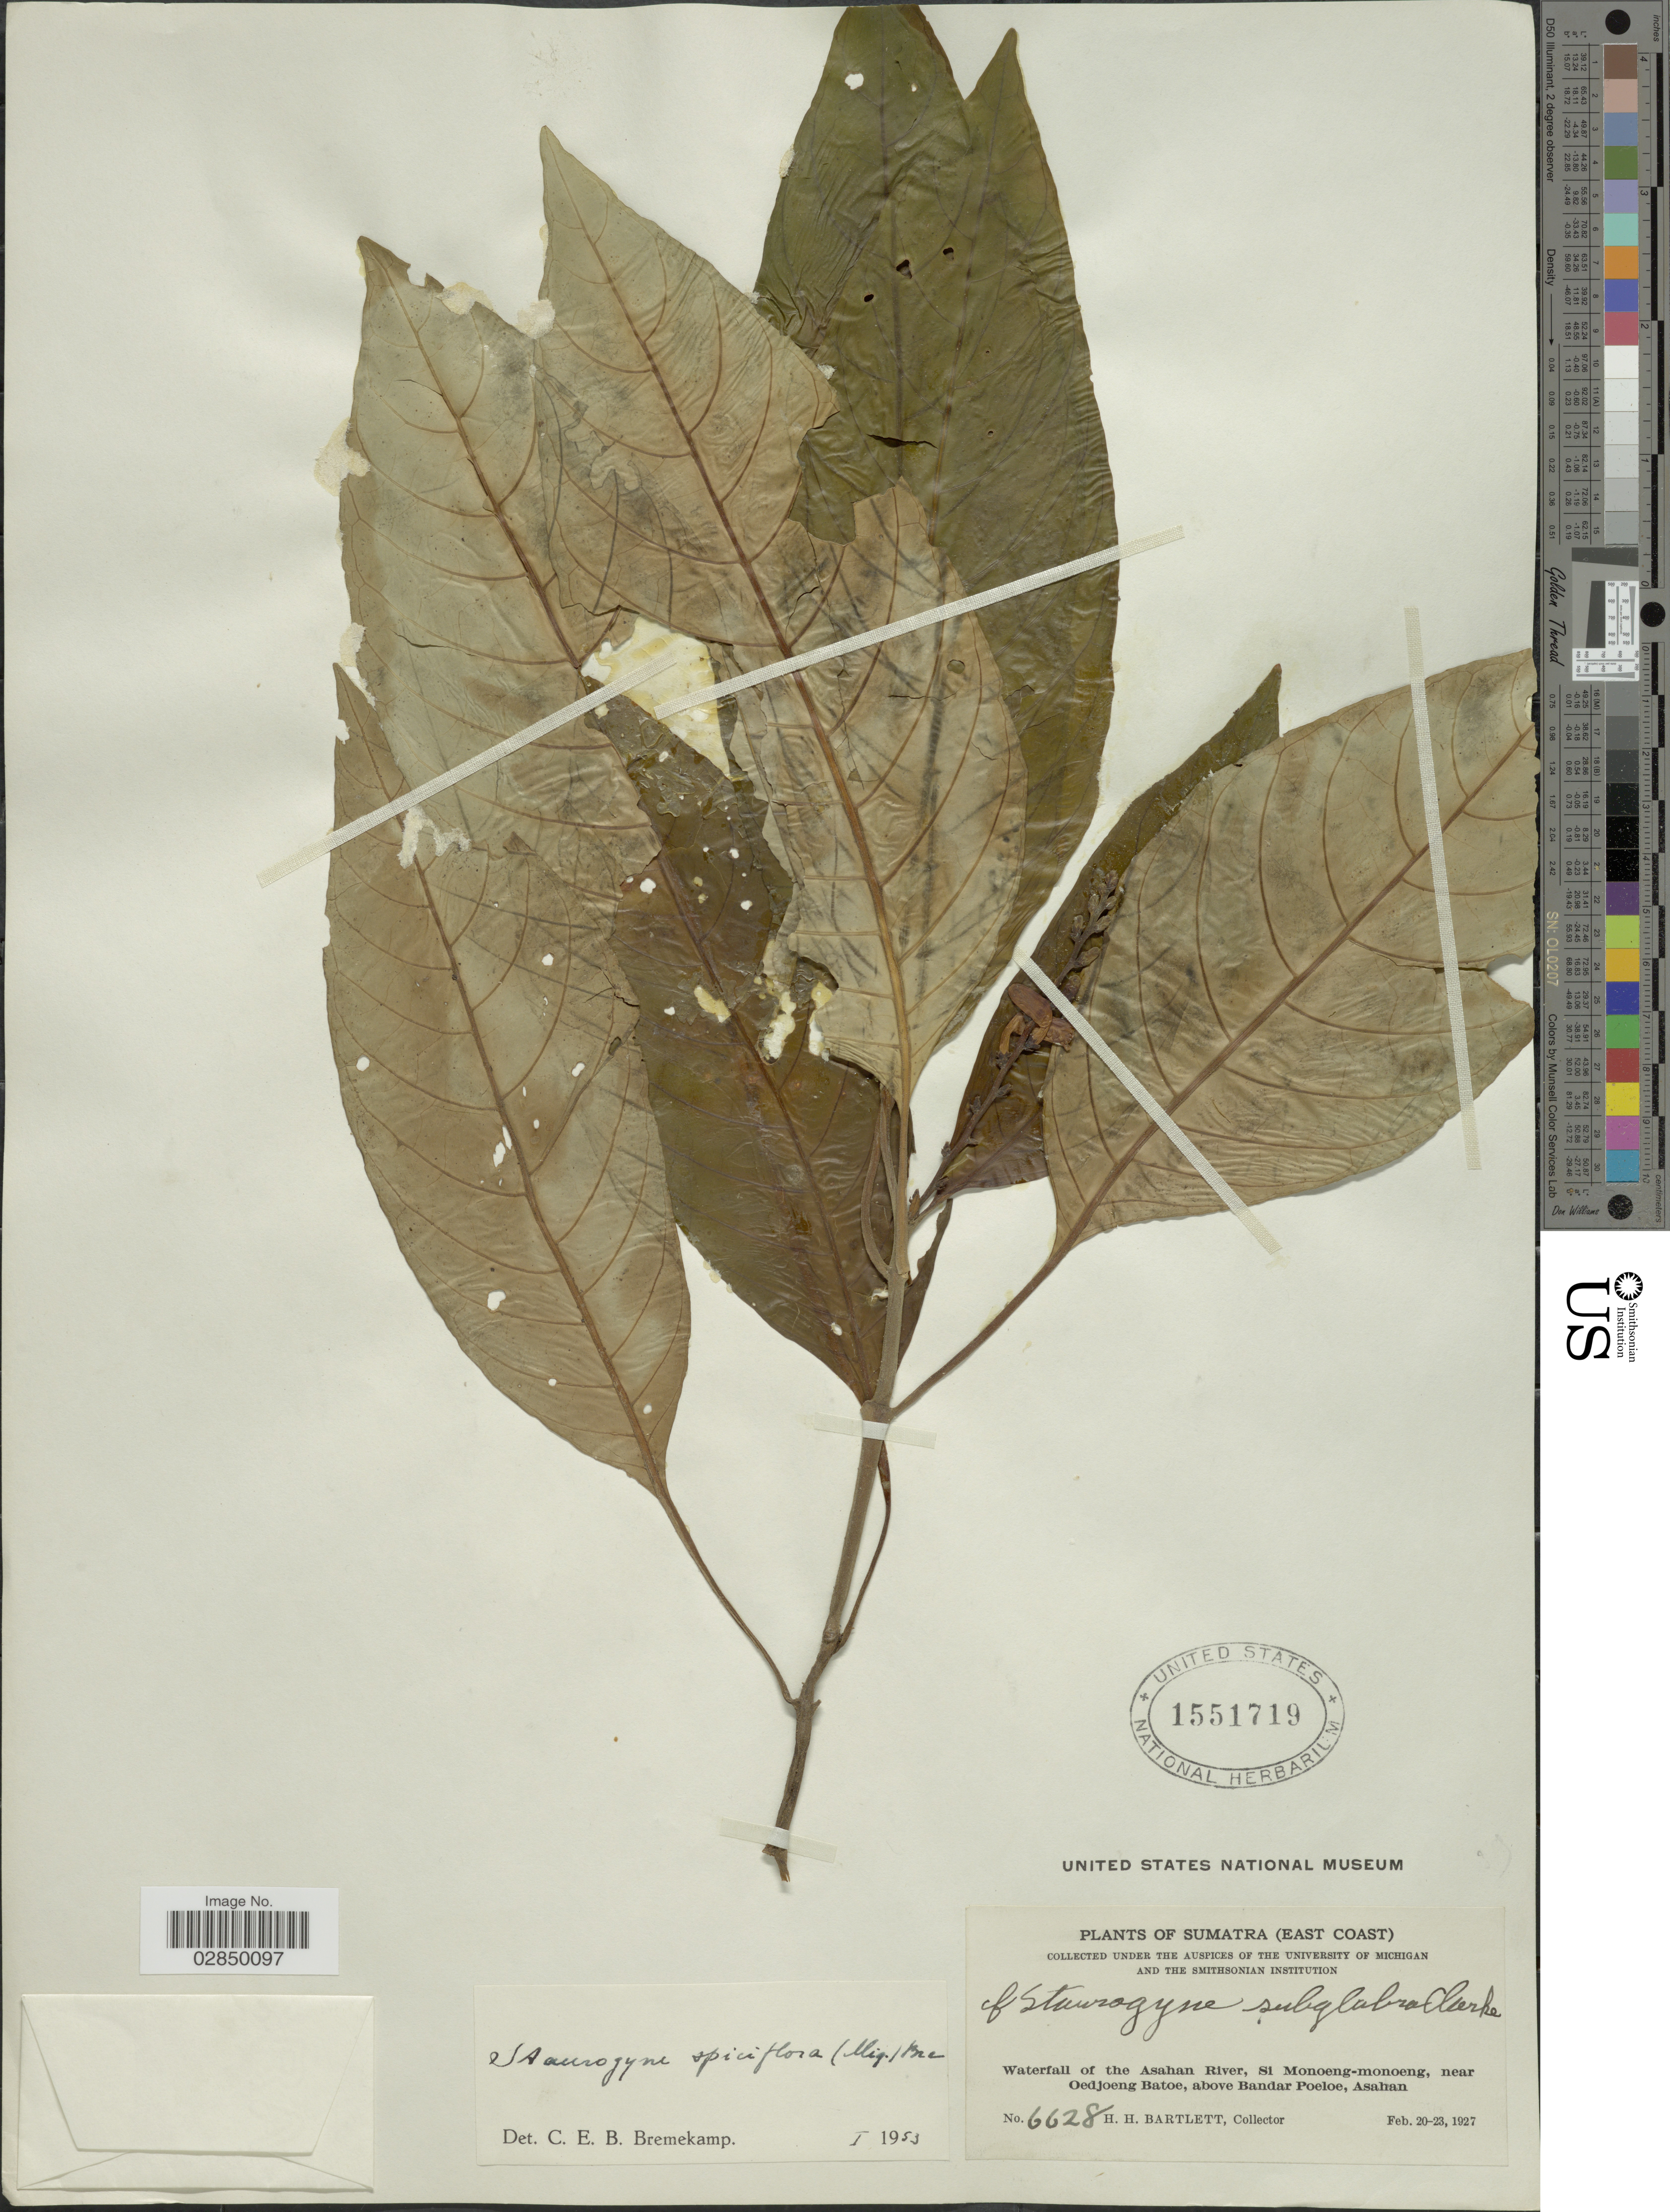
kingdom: Plantae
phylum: Tracheophyta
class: Magnoliopsida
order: Lamiales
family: Acanthaceae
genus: Staurogyne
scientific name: Staurogyne spiciflora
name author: (Miq.) Bremek.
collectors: H. H. Bartlett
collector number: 6628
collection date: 1927-02-20/1927-02-23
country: Indonesia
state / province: Sumatra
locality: (East Coast). Waterfall of the Asahan River, Si Monoeng-monoeng, near Oedjoeng Batoe, above Bandar Poeloe, Asahan.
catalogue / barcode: US 1551719